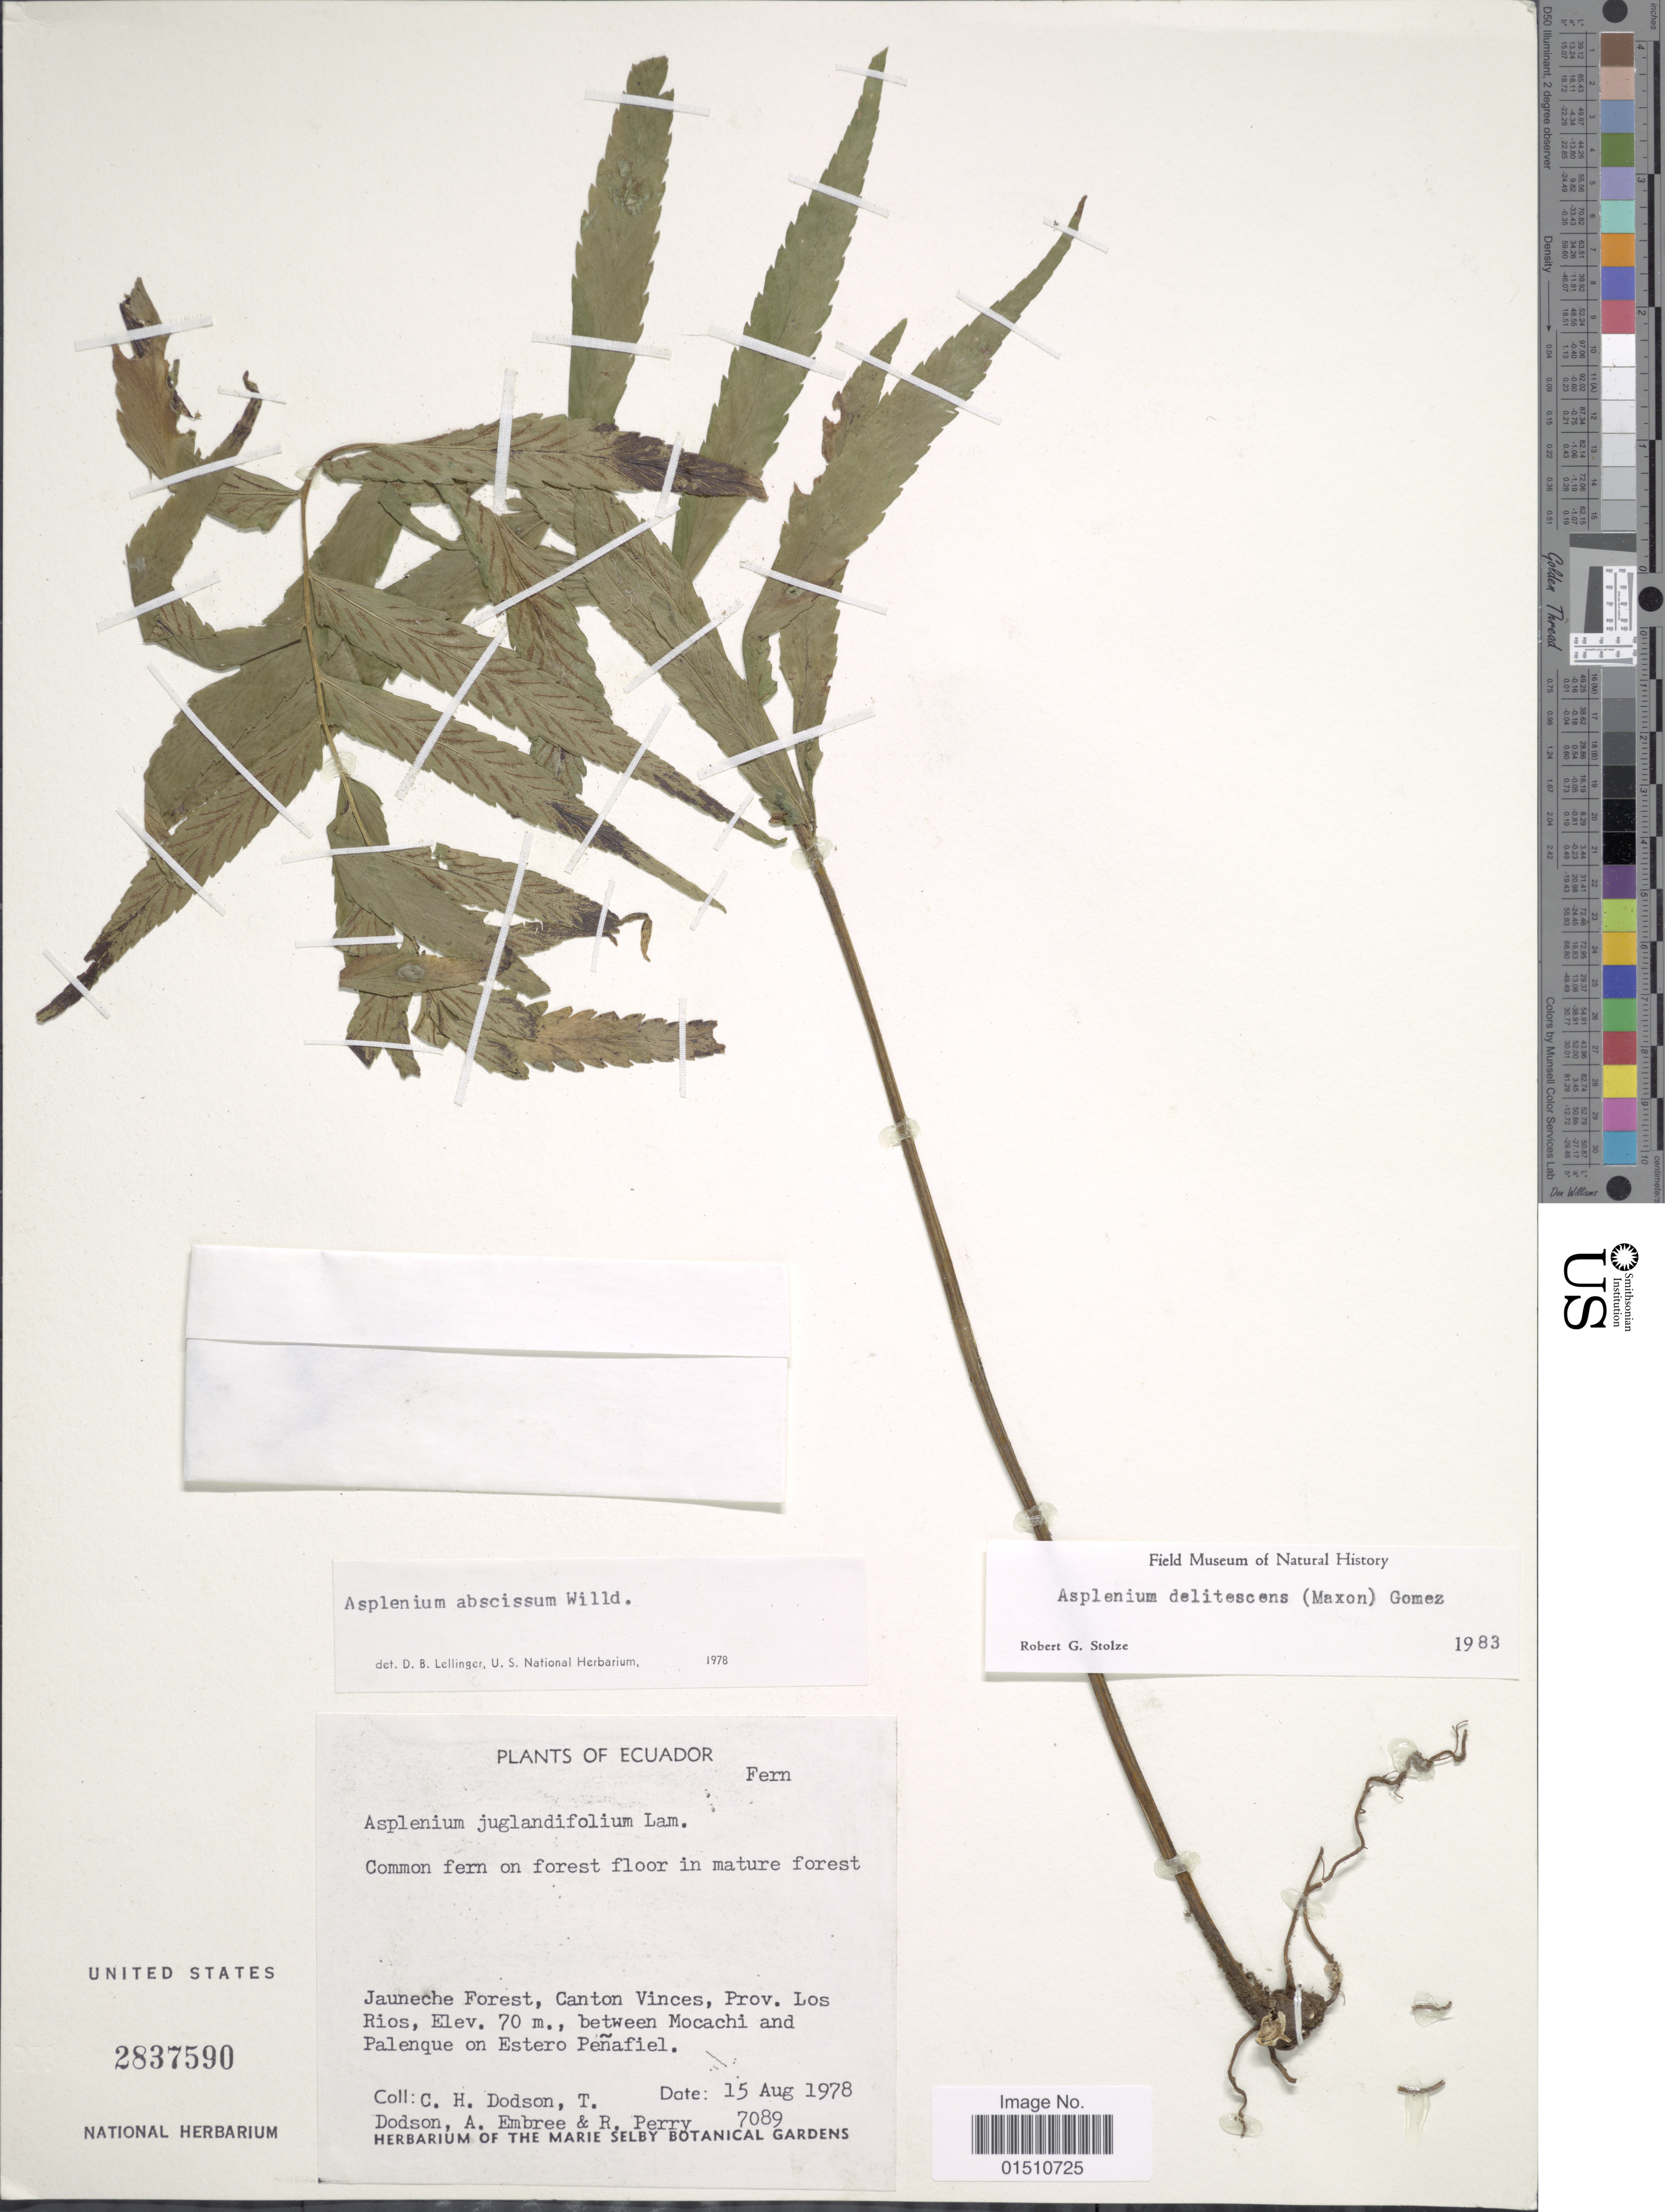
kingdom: Plantae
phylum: Tracheophyta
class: Polypodiopsida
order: Polypodiales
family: Aspleniaceae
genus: Asplenium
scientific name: Asplenium delitescens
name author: (Maxon) L.D. Gómez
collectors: C. H. Dodson, T. A. Dodson, A. Embree & R. Perry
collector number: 7089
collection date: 1979-08-15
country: Ecuador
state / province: Los Ríos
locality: Ecuador, Jauneche Forest, Canton Vinces, between Mocachi and Palenque on Estero Penafiel.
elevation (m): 70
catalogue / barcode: US 2837590